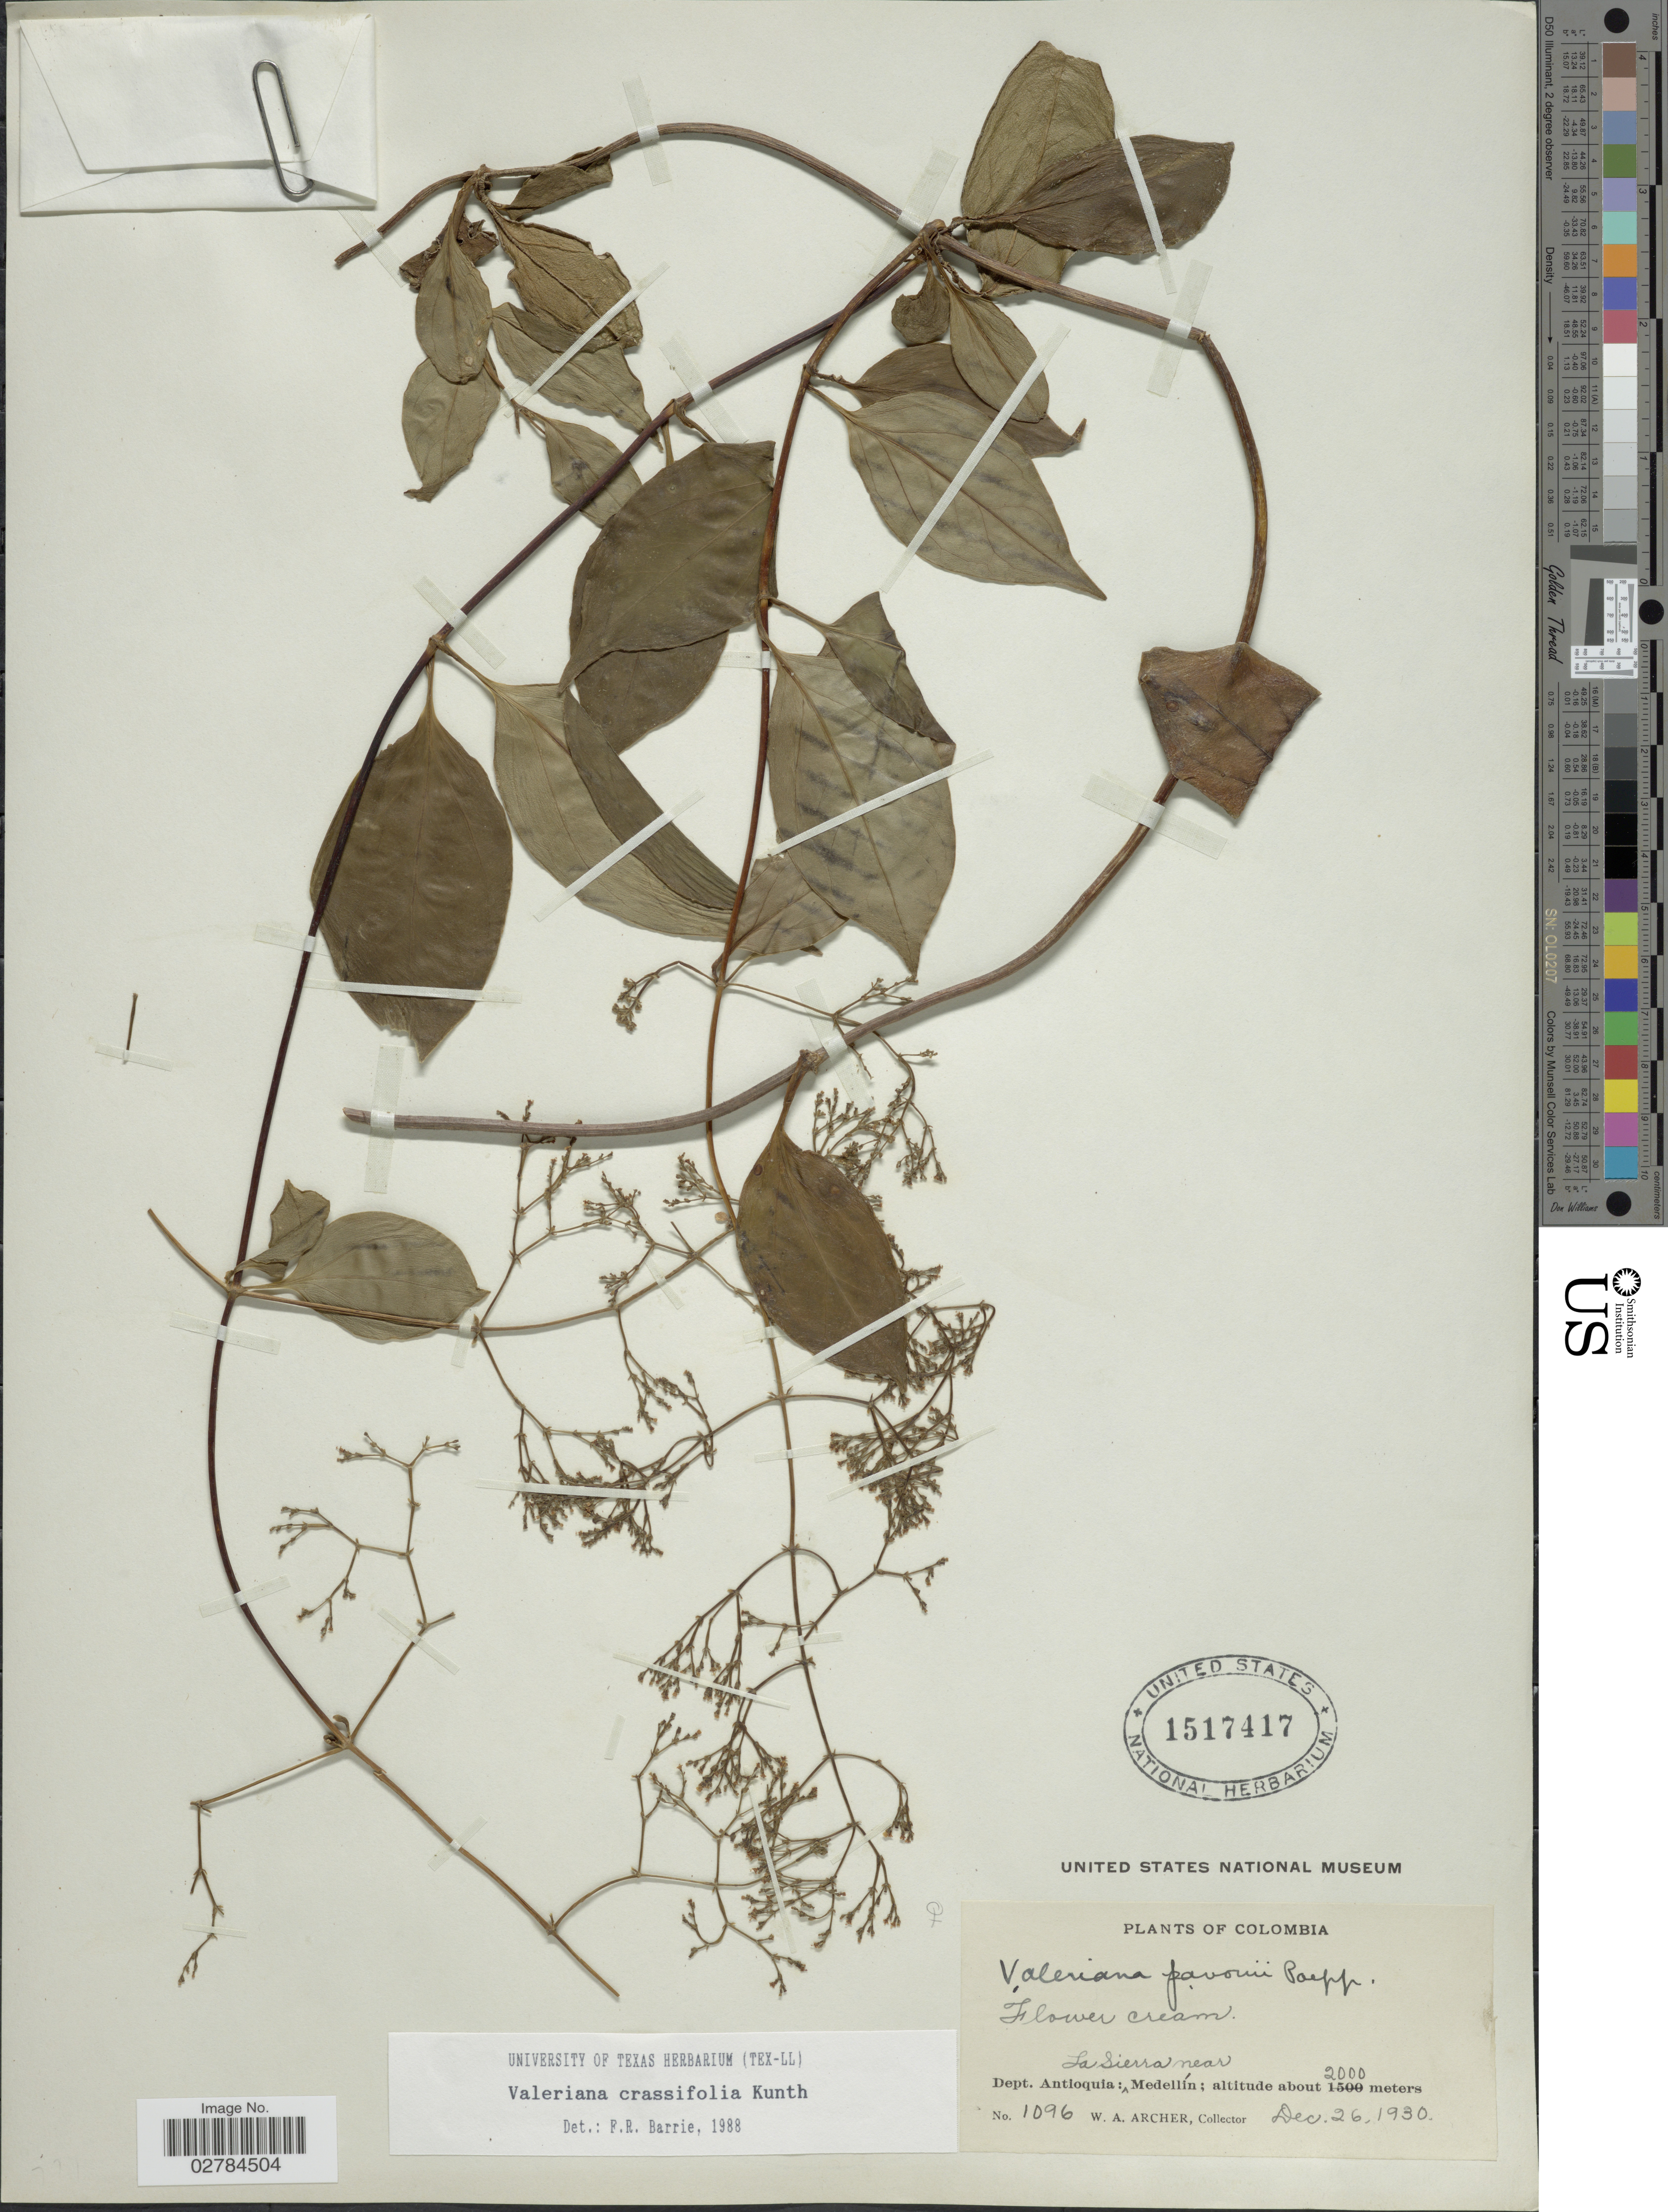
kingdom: Plantae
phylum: Tracheophyta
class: Magnoliopsida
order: Dipsacales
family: Caprifoliaceae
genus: Valeriana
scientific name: Valeriana crassifolia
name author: Kunth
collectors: W. A. Archer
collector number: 1096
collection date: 1930-12-26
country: Colombia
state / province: Antioquia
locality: Dept. Antioquia: La Sierra near Medellín.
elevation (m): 2000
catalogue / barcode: US 1517417